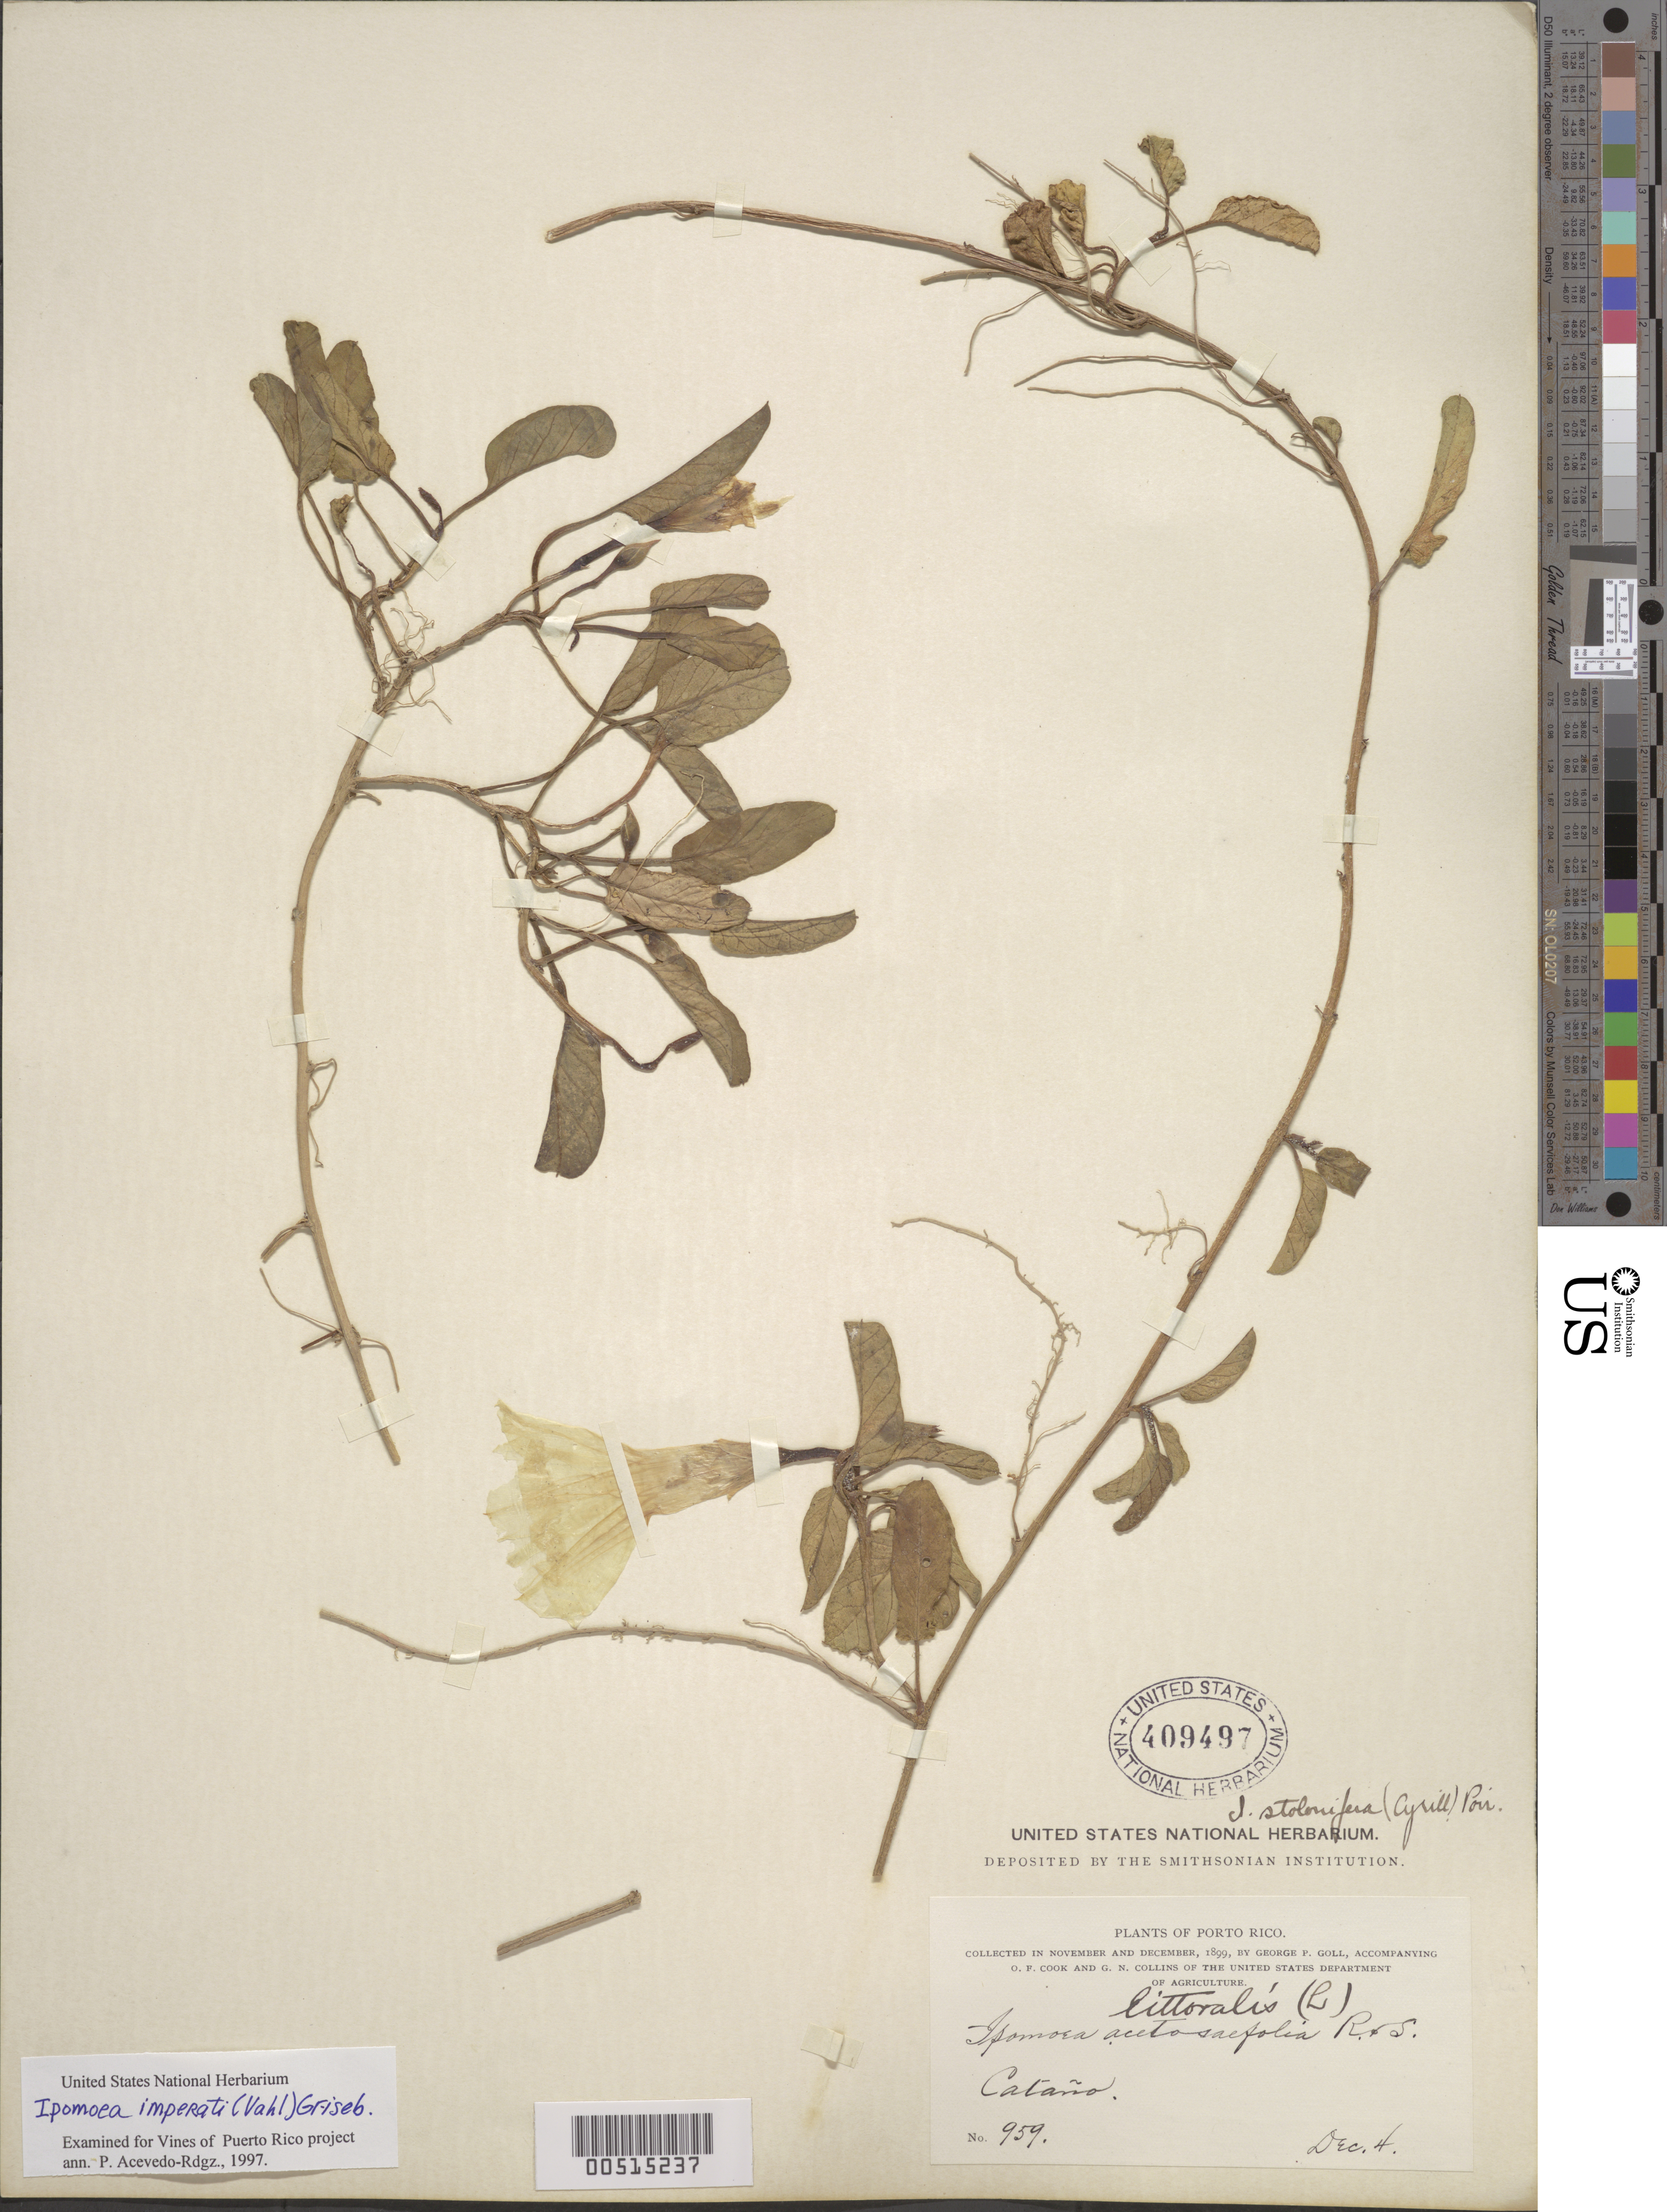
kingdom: Plantae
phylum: Tracheophyta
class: Magnoliopsida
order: Solanales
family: Convolvulaceae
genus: Ipomoea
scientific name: Ipomoea stolonifera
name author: (Cirillo) J.F. Gmel.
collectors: G. Goll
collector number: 959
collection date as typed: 04 Dec 1899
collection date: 1899-12-04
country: Puerto Rico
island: Greater Antilles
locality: Cataño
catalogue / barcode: US 409497